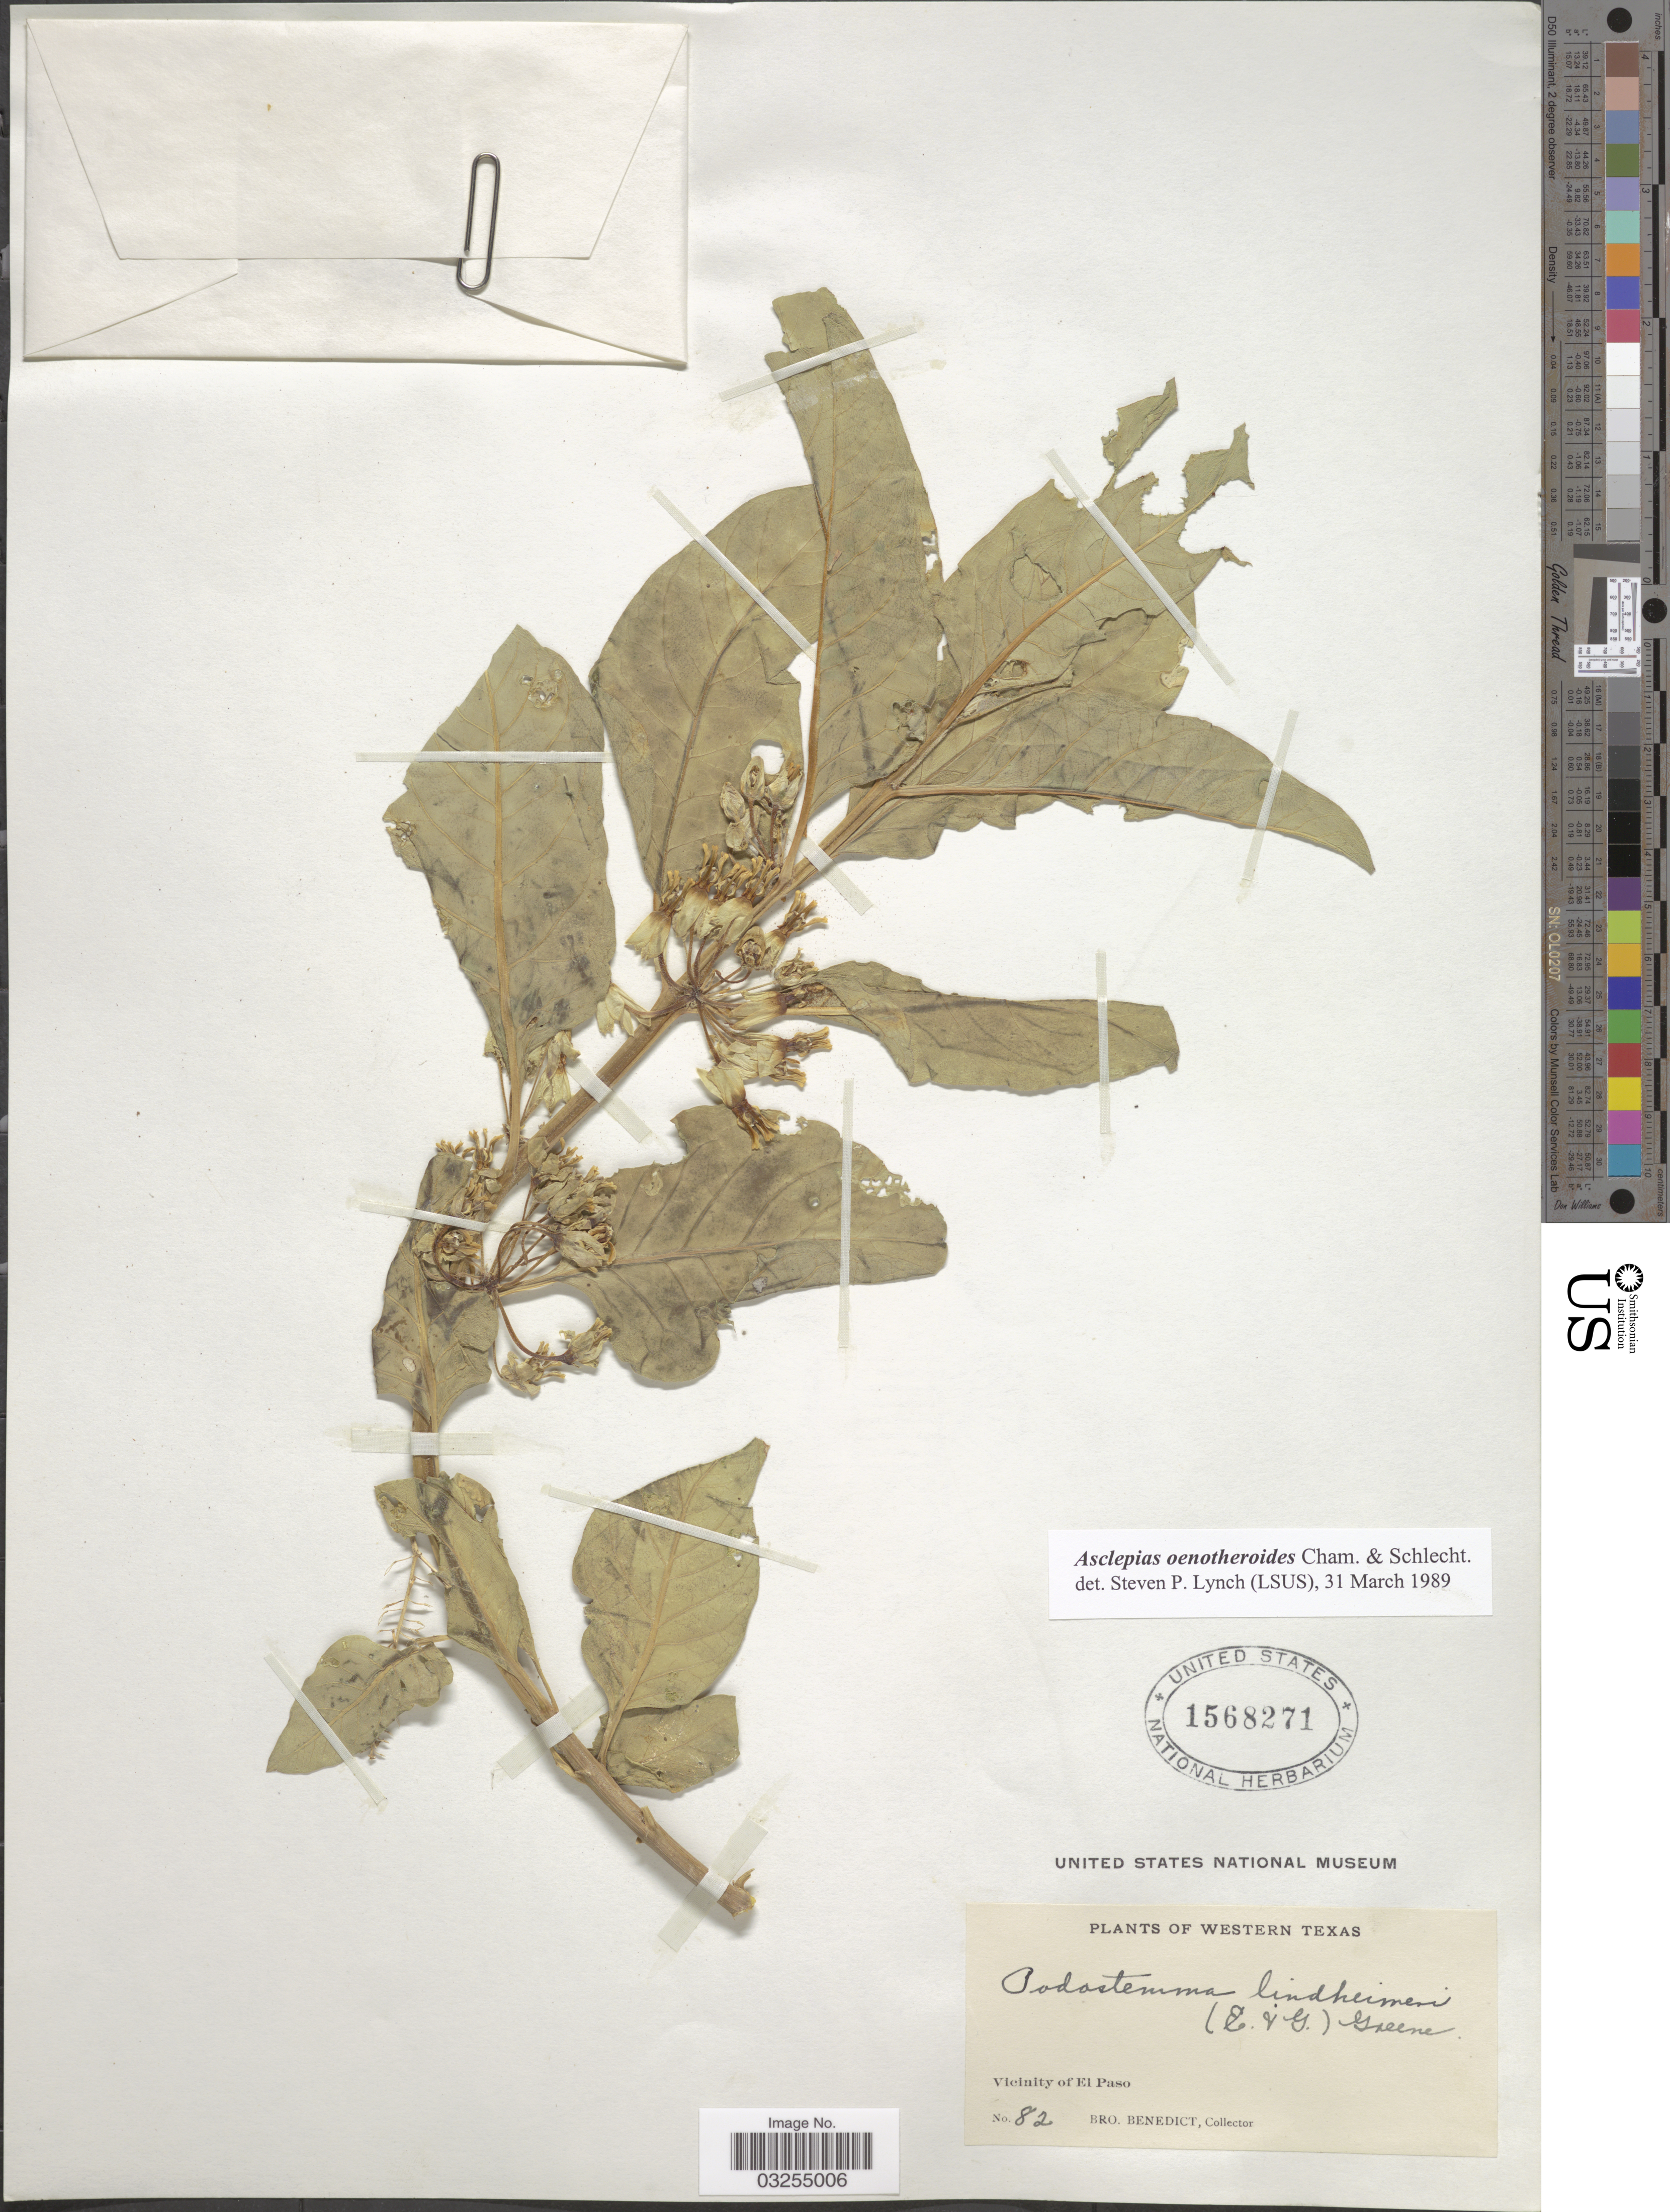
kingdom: Plantae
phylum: Tracheophyta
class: Magnoliopsida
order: Gentianales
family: Apocynaceae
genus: Asclepias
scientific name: Asclepias oenotheroides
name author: Schltdl. & Cham.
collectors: Bro. Benedict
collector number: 82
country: United States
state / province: Texas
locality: Western Texas. Vicinity of El Paso.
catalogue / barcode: US 1568271